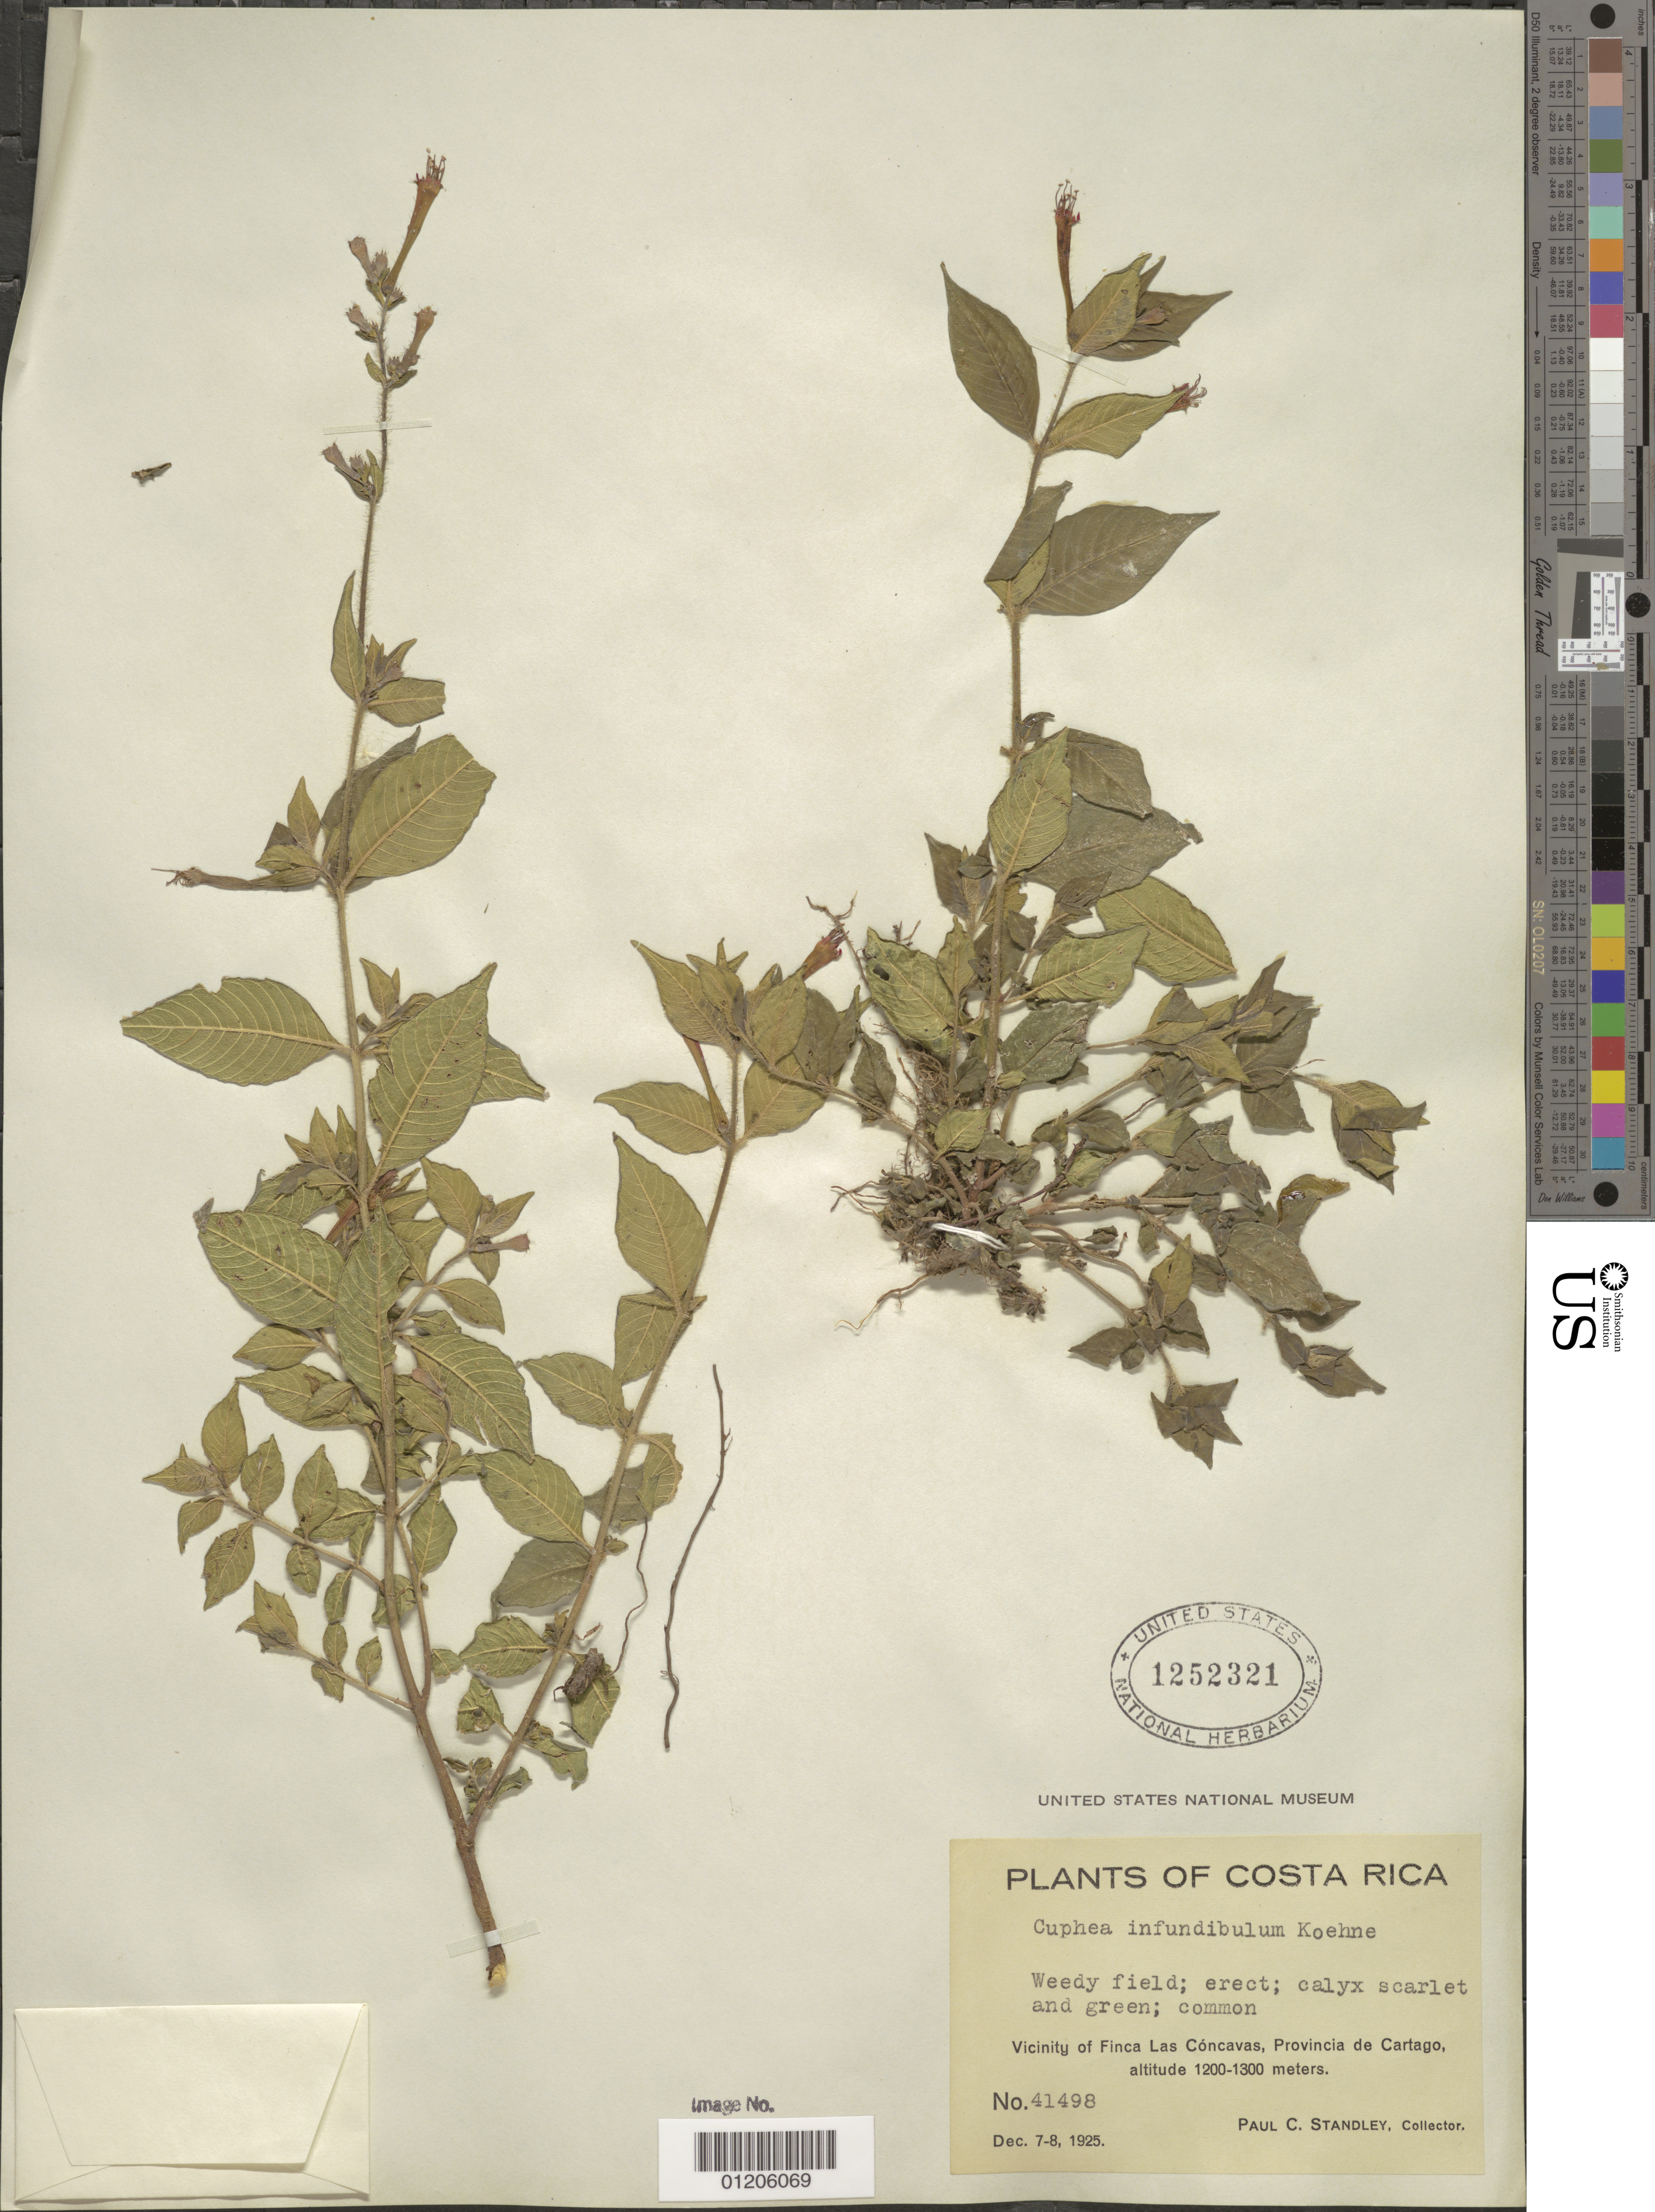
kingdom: Plantae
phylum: Tracheophyta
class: Magnoliopsida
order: Myrtales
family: Lythraceae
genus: Cuphea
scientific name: Cuphea infundibulum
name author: Koehne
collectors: P. C. Standley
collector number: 41498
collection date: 1925-12-07/1925-12-08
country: Costa Rica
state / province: Cartago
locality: Vicinity of Finca Las Concavas.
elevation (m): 1200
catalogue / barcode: US 1252321